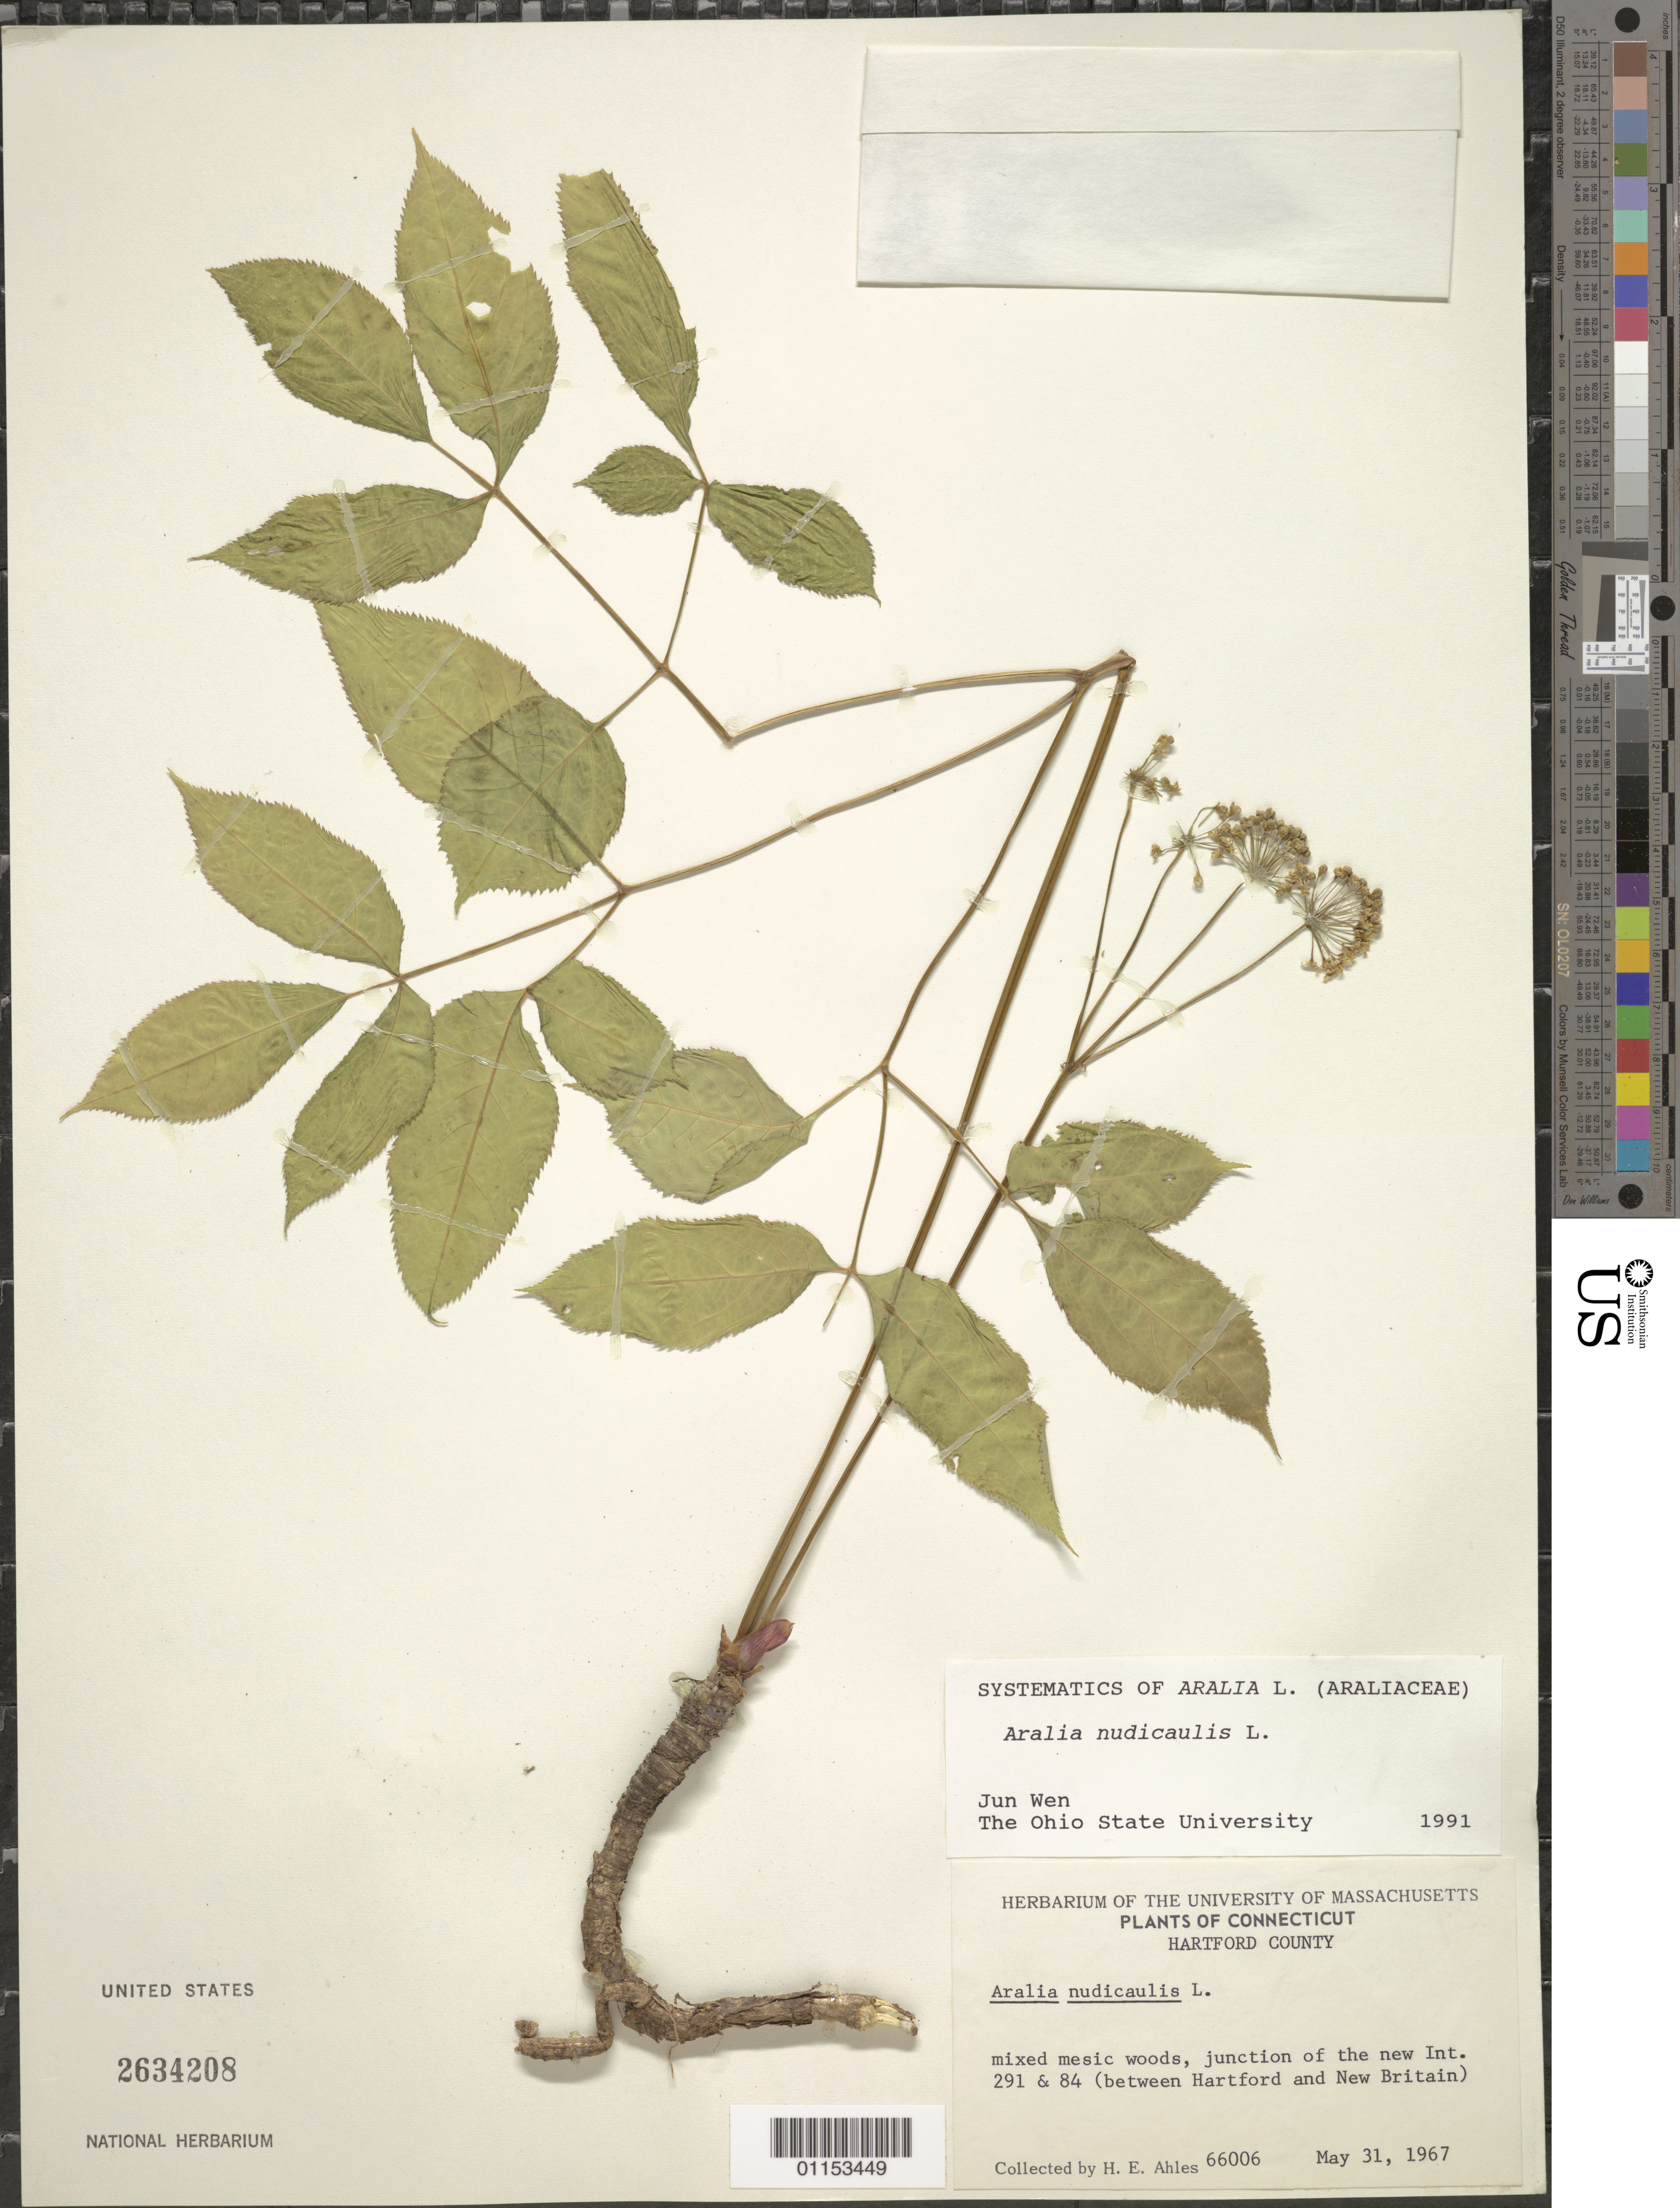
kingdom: Plantae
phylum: Tracheophyta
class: Magnoliopsida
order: Apiales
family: Araliaceae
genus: Aralia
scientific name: Aralia nudicaulis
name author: L.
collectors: H. E. Ahles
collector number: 66006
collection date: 1967-05-31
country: United States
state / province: Connecticut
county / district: Hartford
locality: Junction of the new Int. 291 & 84 (between Hartford and New Britain).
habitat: Mixed mesic woods.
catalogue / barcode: US 2634208